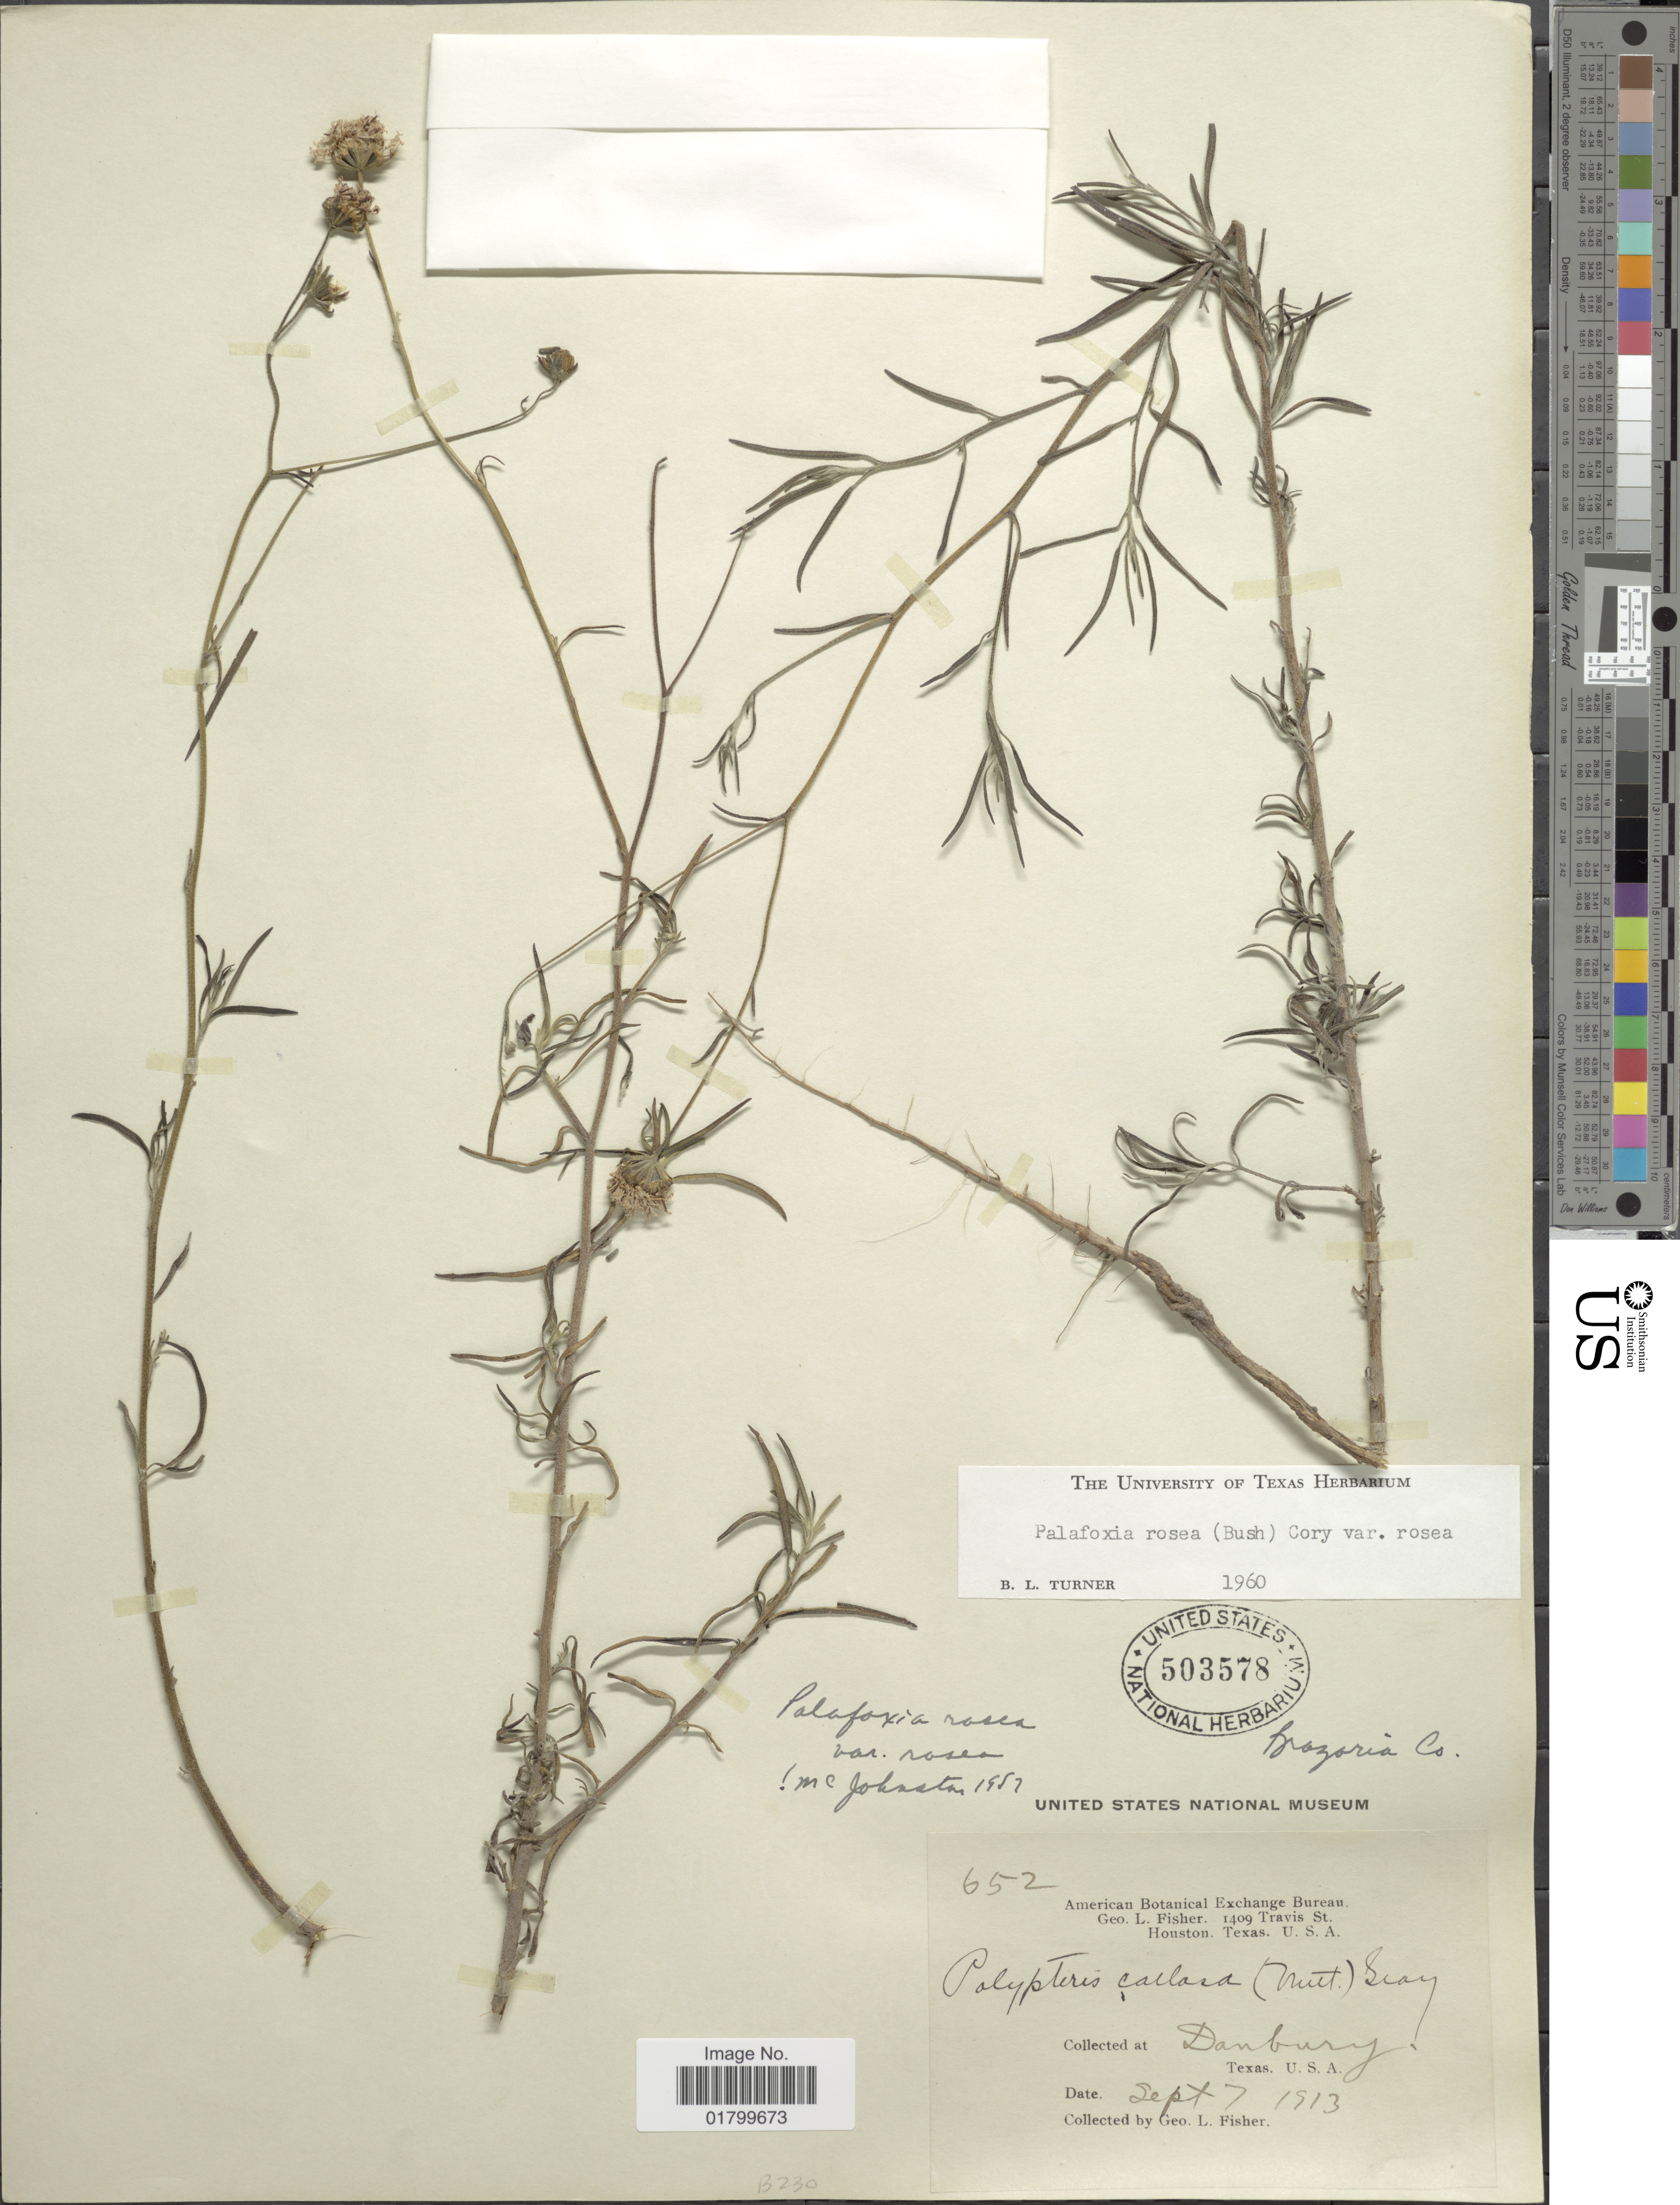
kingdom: Plantae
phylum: Tracheophyta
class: Magnoliopsida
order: Asterales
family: Asteraceae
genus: Palafoxia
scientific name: Palafoxia rosea var. rosea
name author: (Bush) Cory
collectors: G. L. Fisher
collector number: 652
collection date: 1913-09-07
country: United States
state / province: Texas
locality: Danburg, Brazoria Co.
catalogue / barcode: US 503578